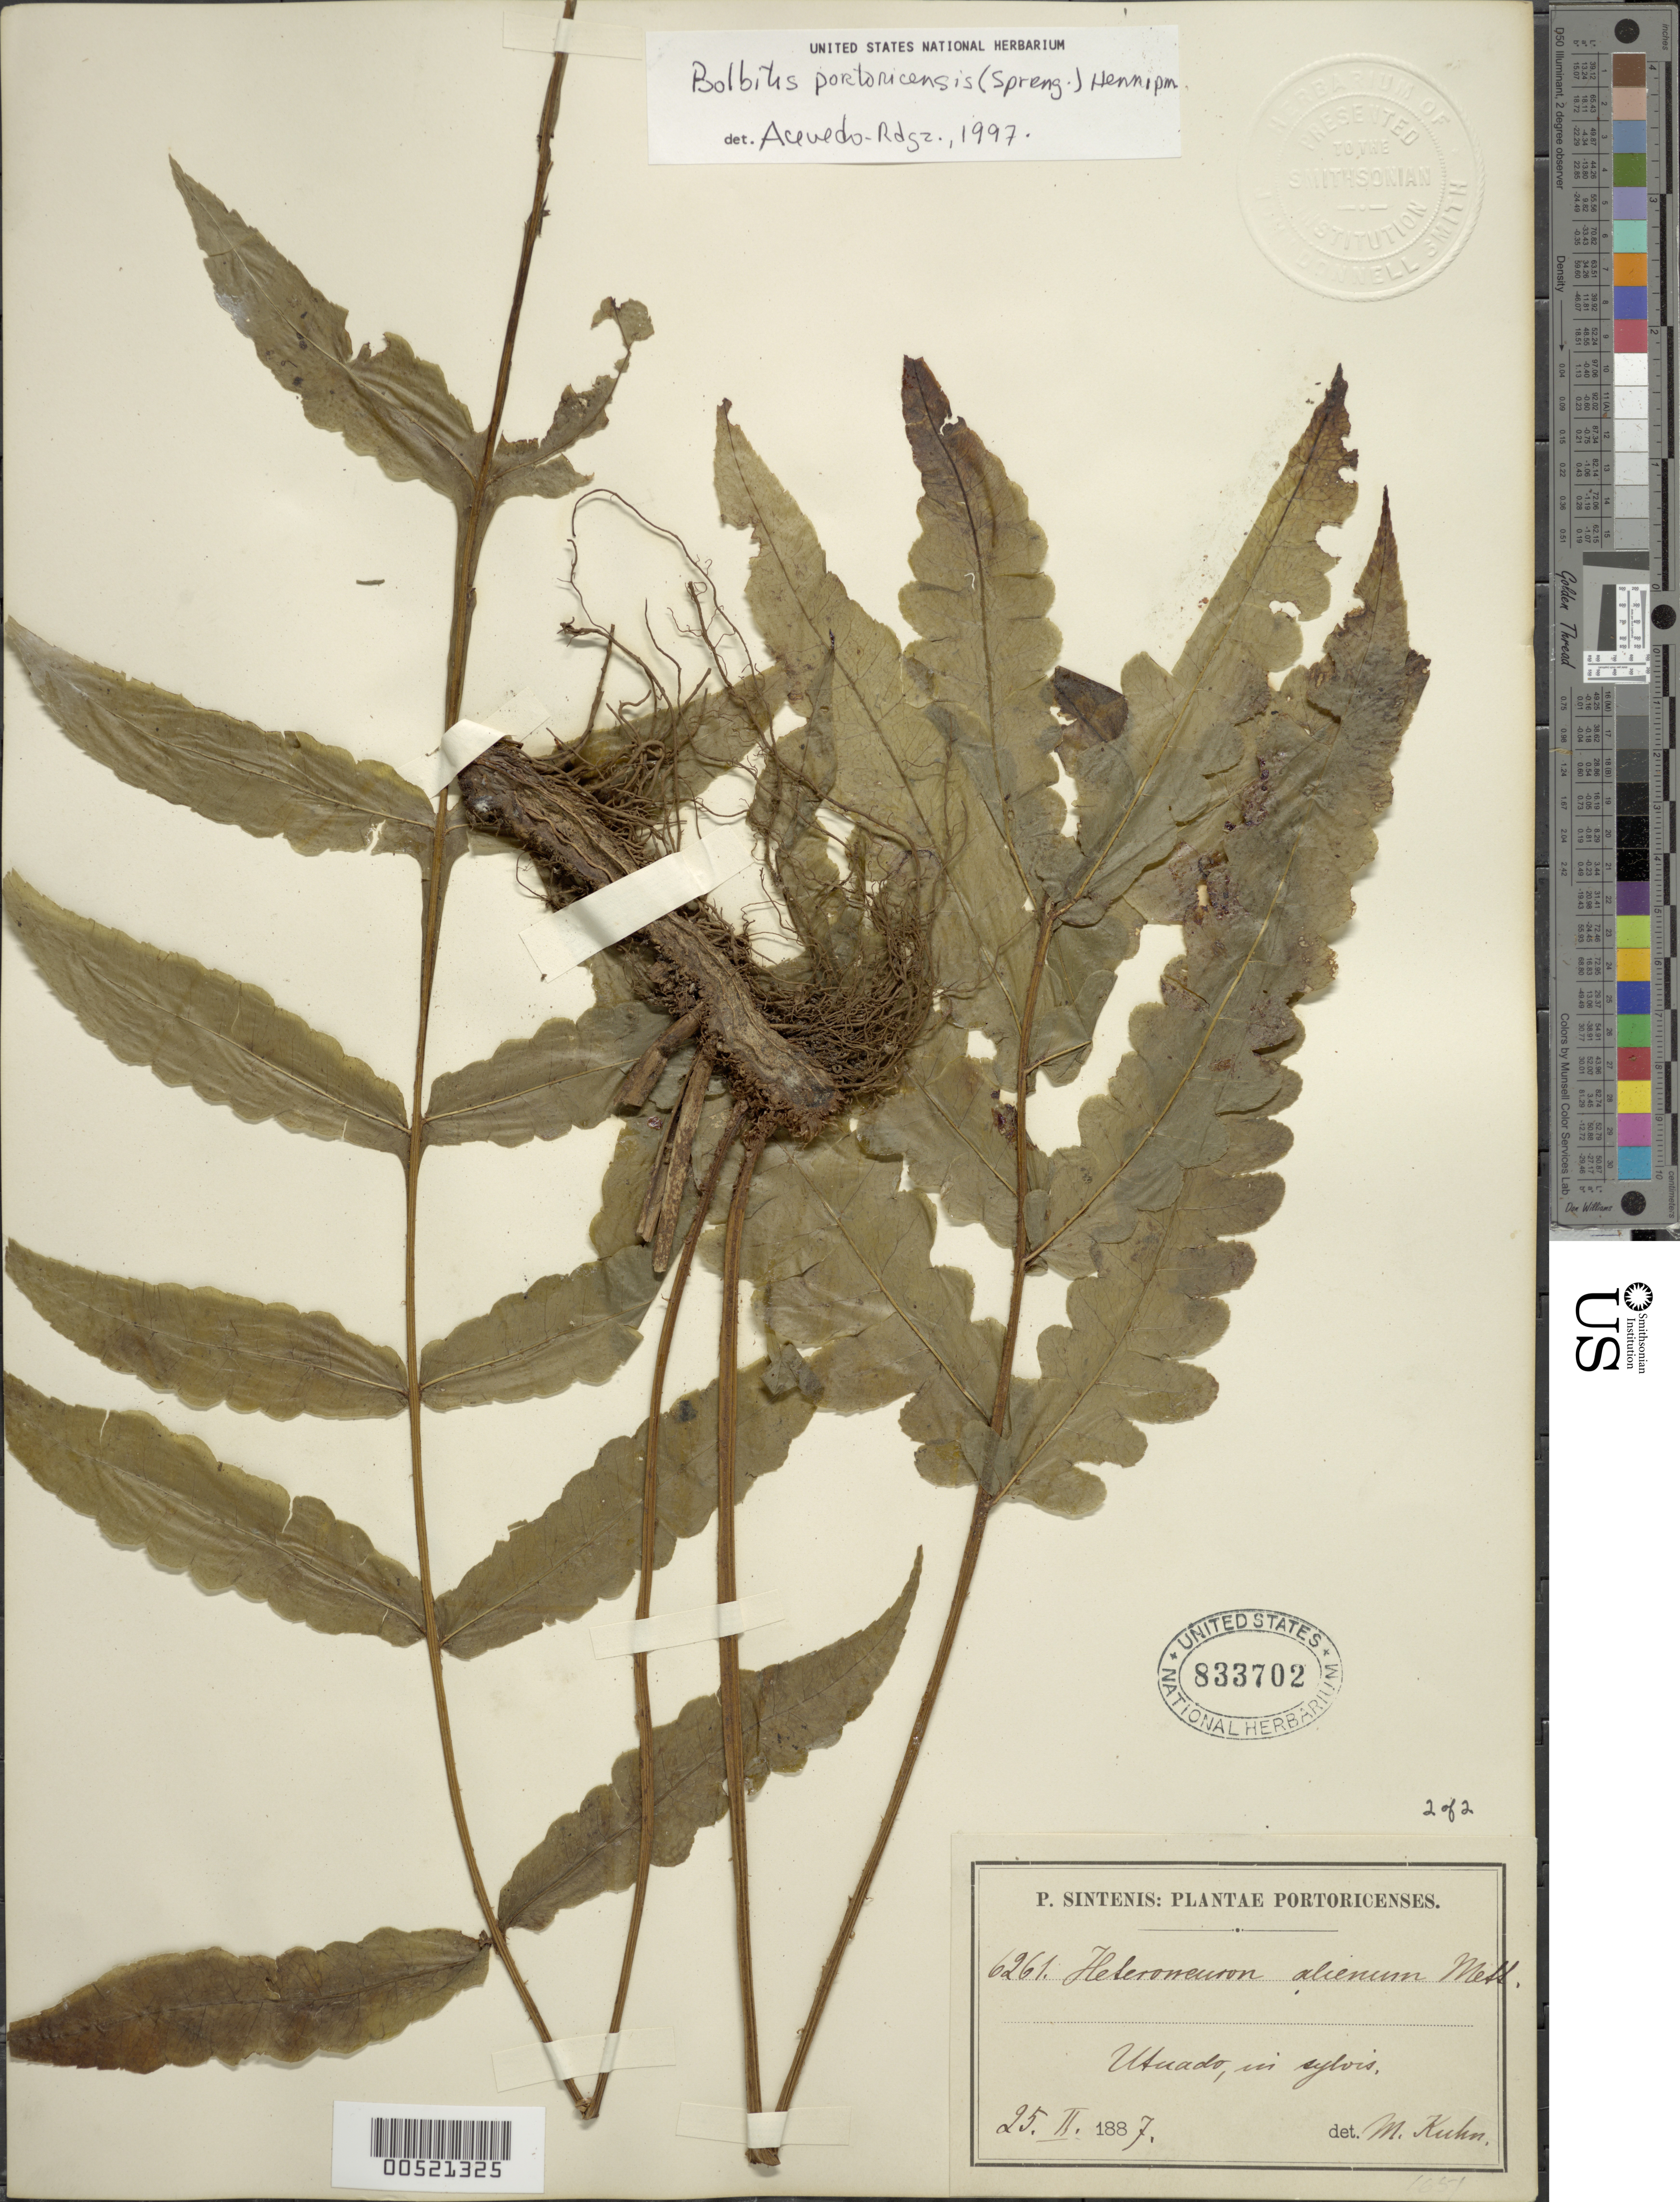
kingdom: Plantae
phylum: Tracheophyta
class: Polypodiopsida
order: Polypodiales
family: Dryopteridaceae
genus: Bolbitis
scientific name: Bolbitis portoricensis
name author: (Spreng.) Hennipman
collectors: P. Sintenis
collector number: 6261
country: Puerto Rico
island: Greater Antilles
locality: Utuado, in forest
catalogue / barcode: US 833702